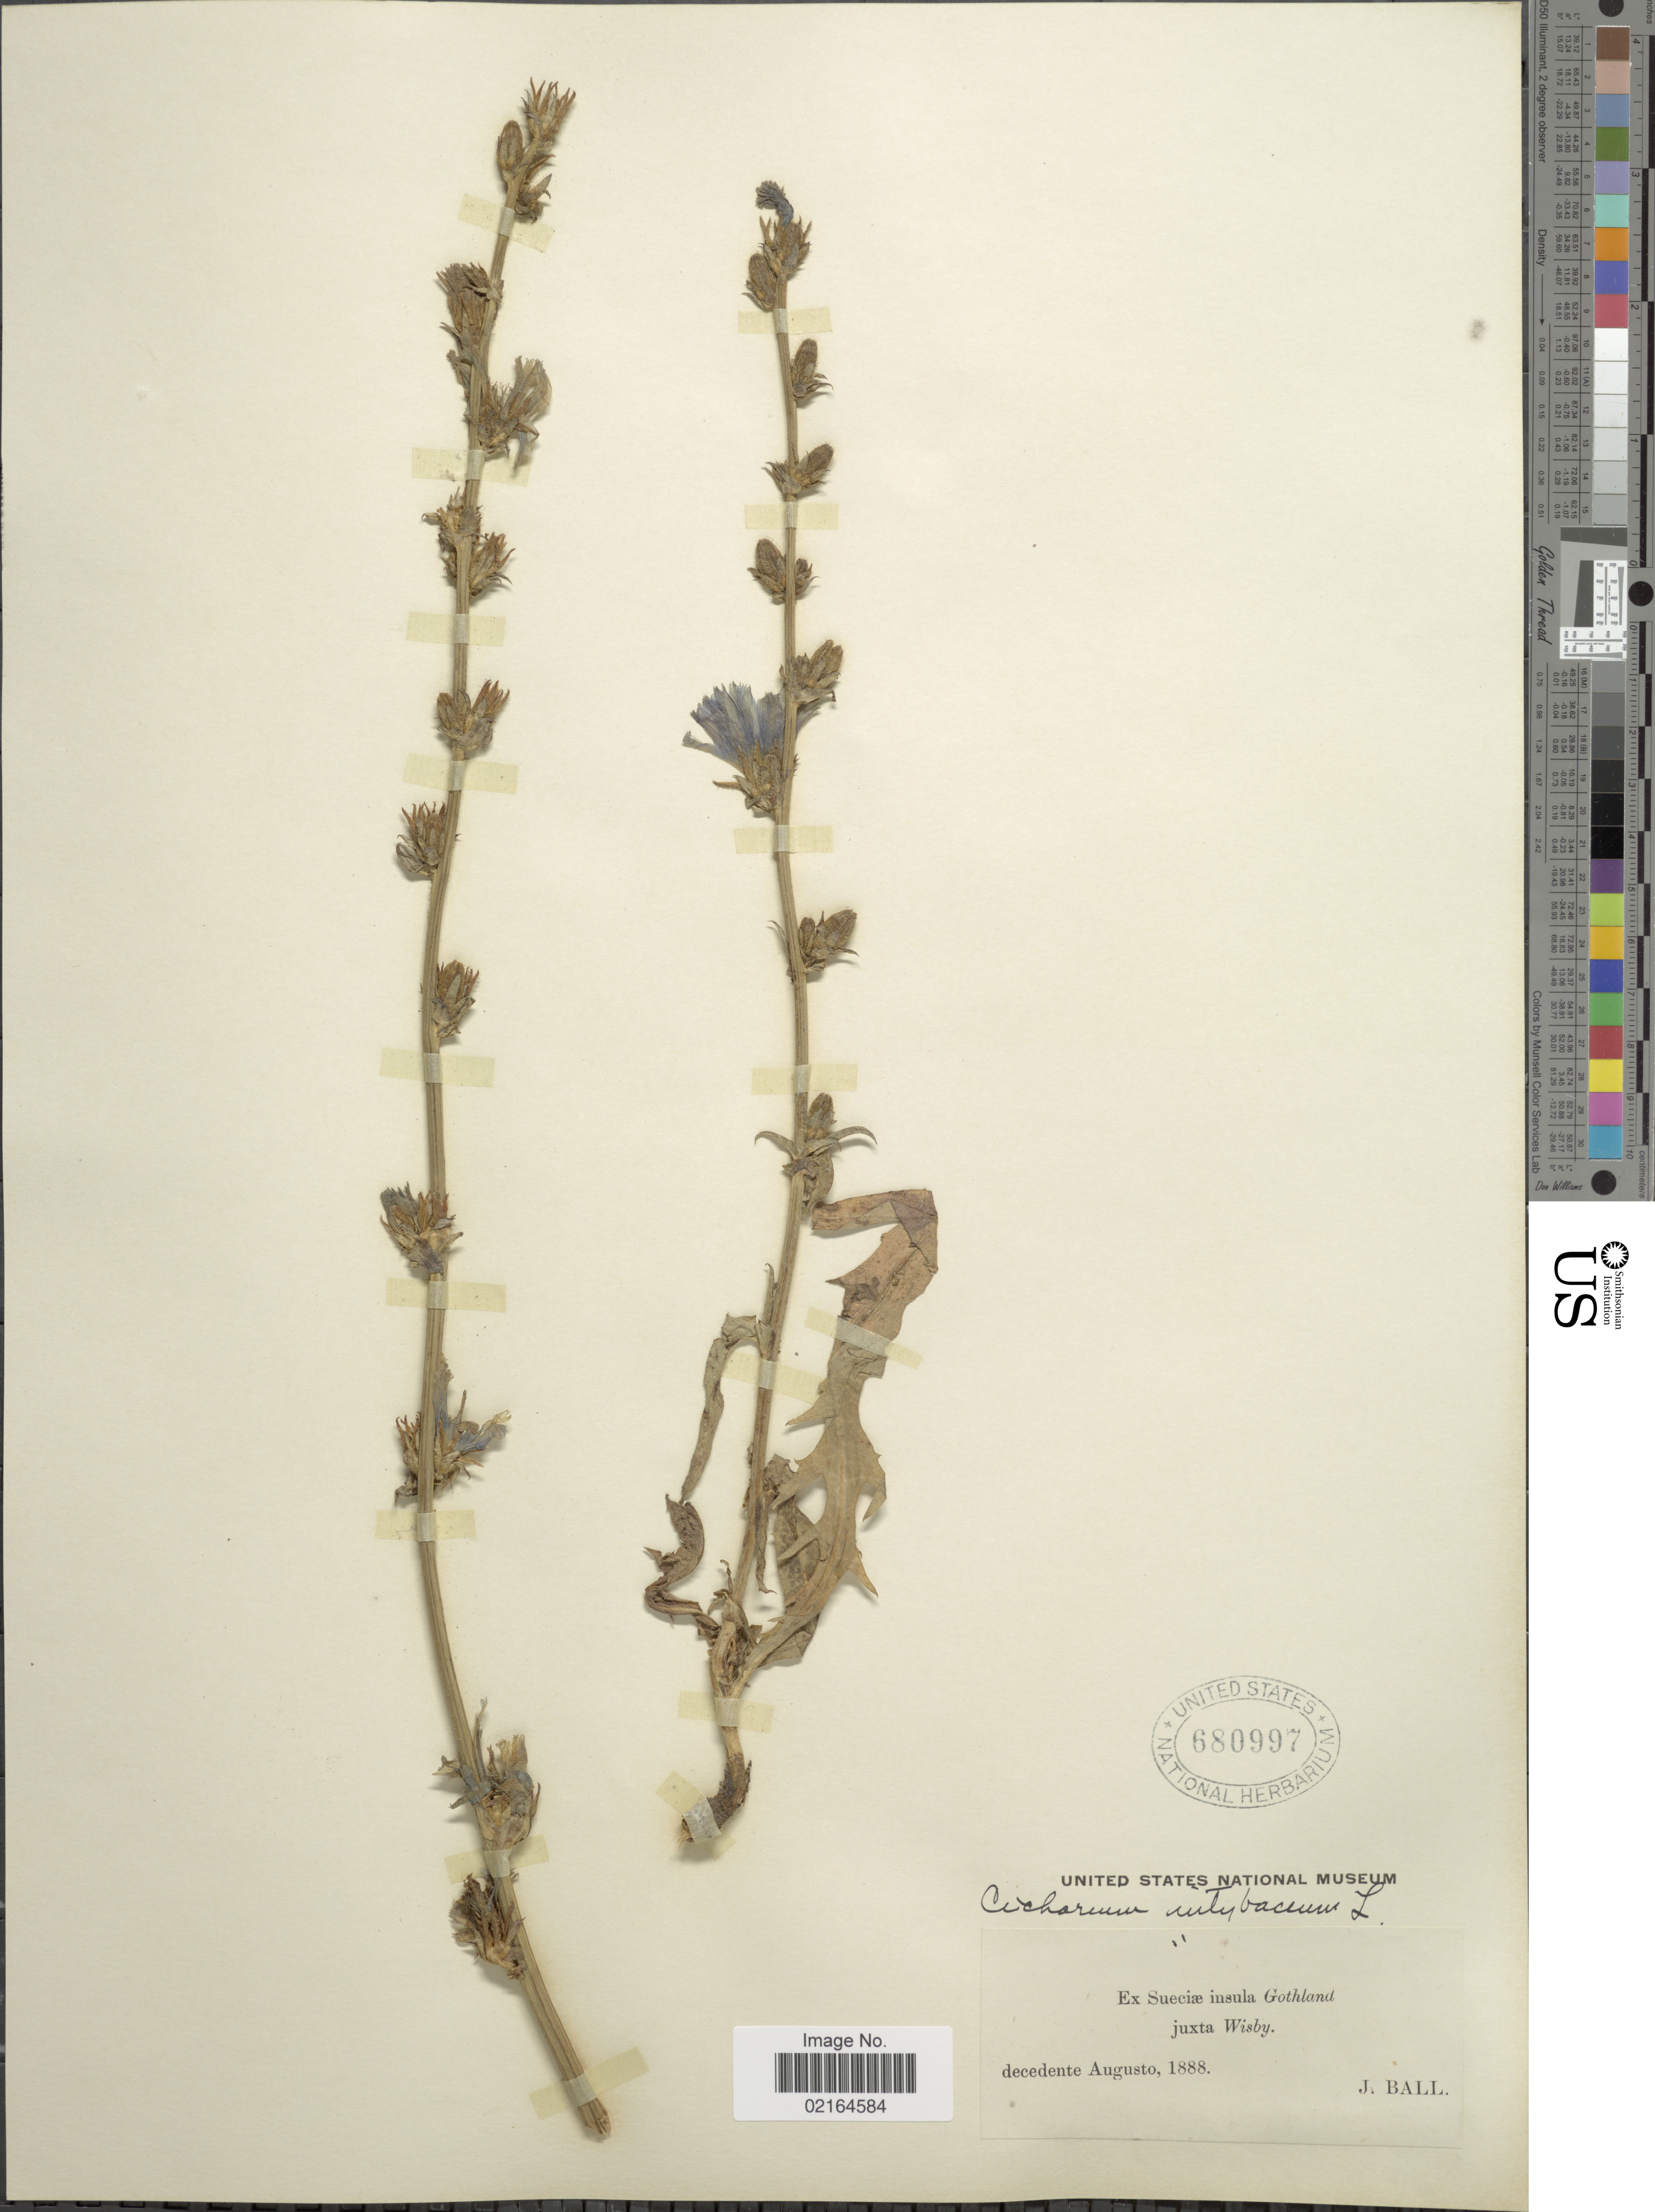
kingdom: Plantae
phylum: Tracheophyta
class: Magnoliopsida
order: Asterales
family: Asteraceae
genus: Cichorium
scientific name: Cichorium intybus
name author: L.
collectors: J. Ball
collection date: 1888-08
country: Sweden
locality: Ex Sueciae insula Gothland juxta Wisby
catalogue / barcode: US 680997